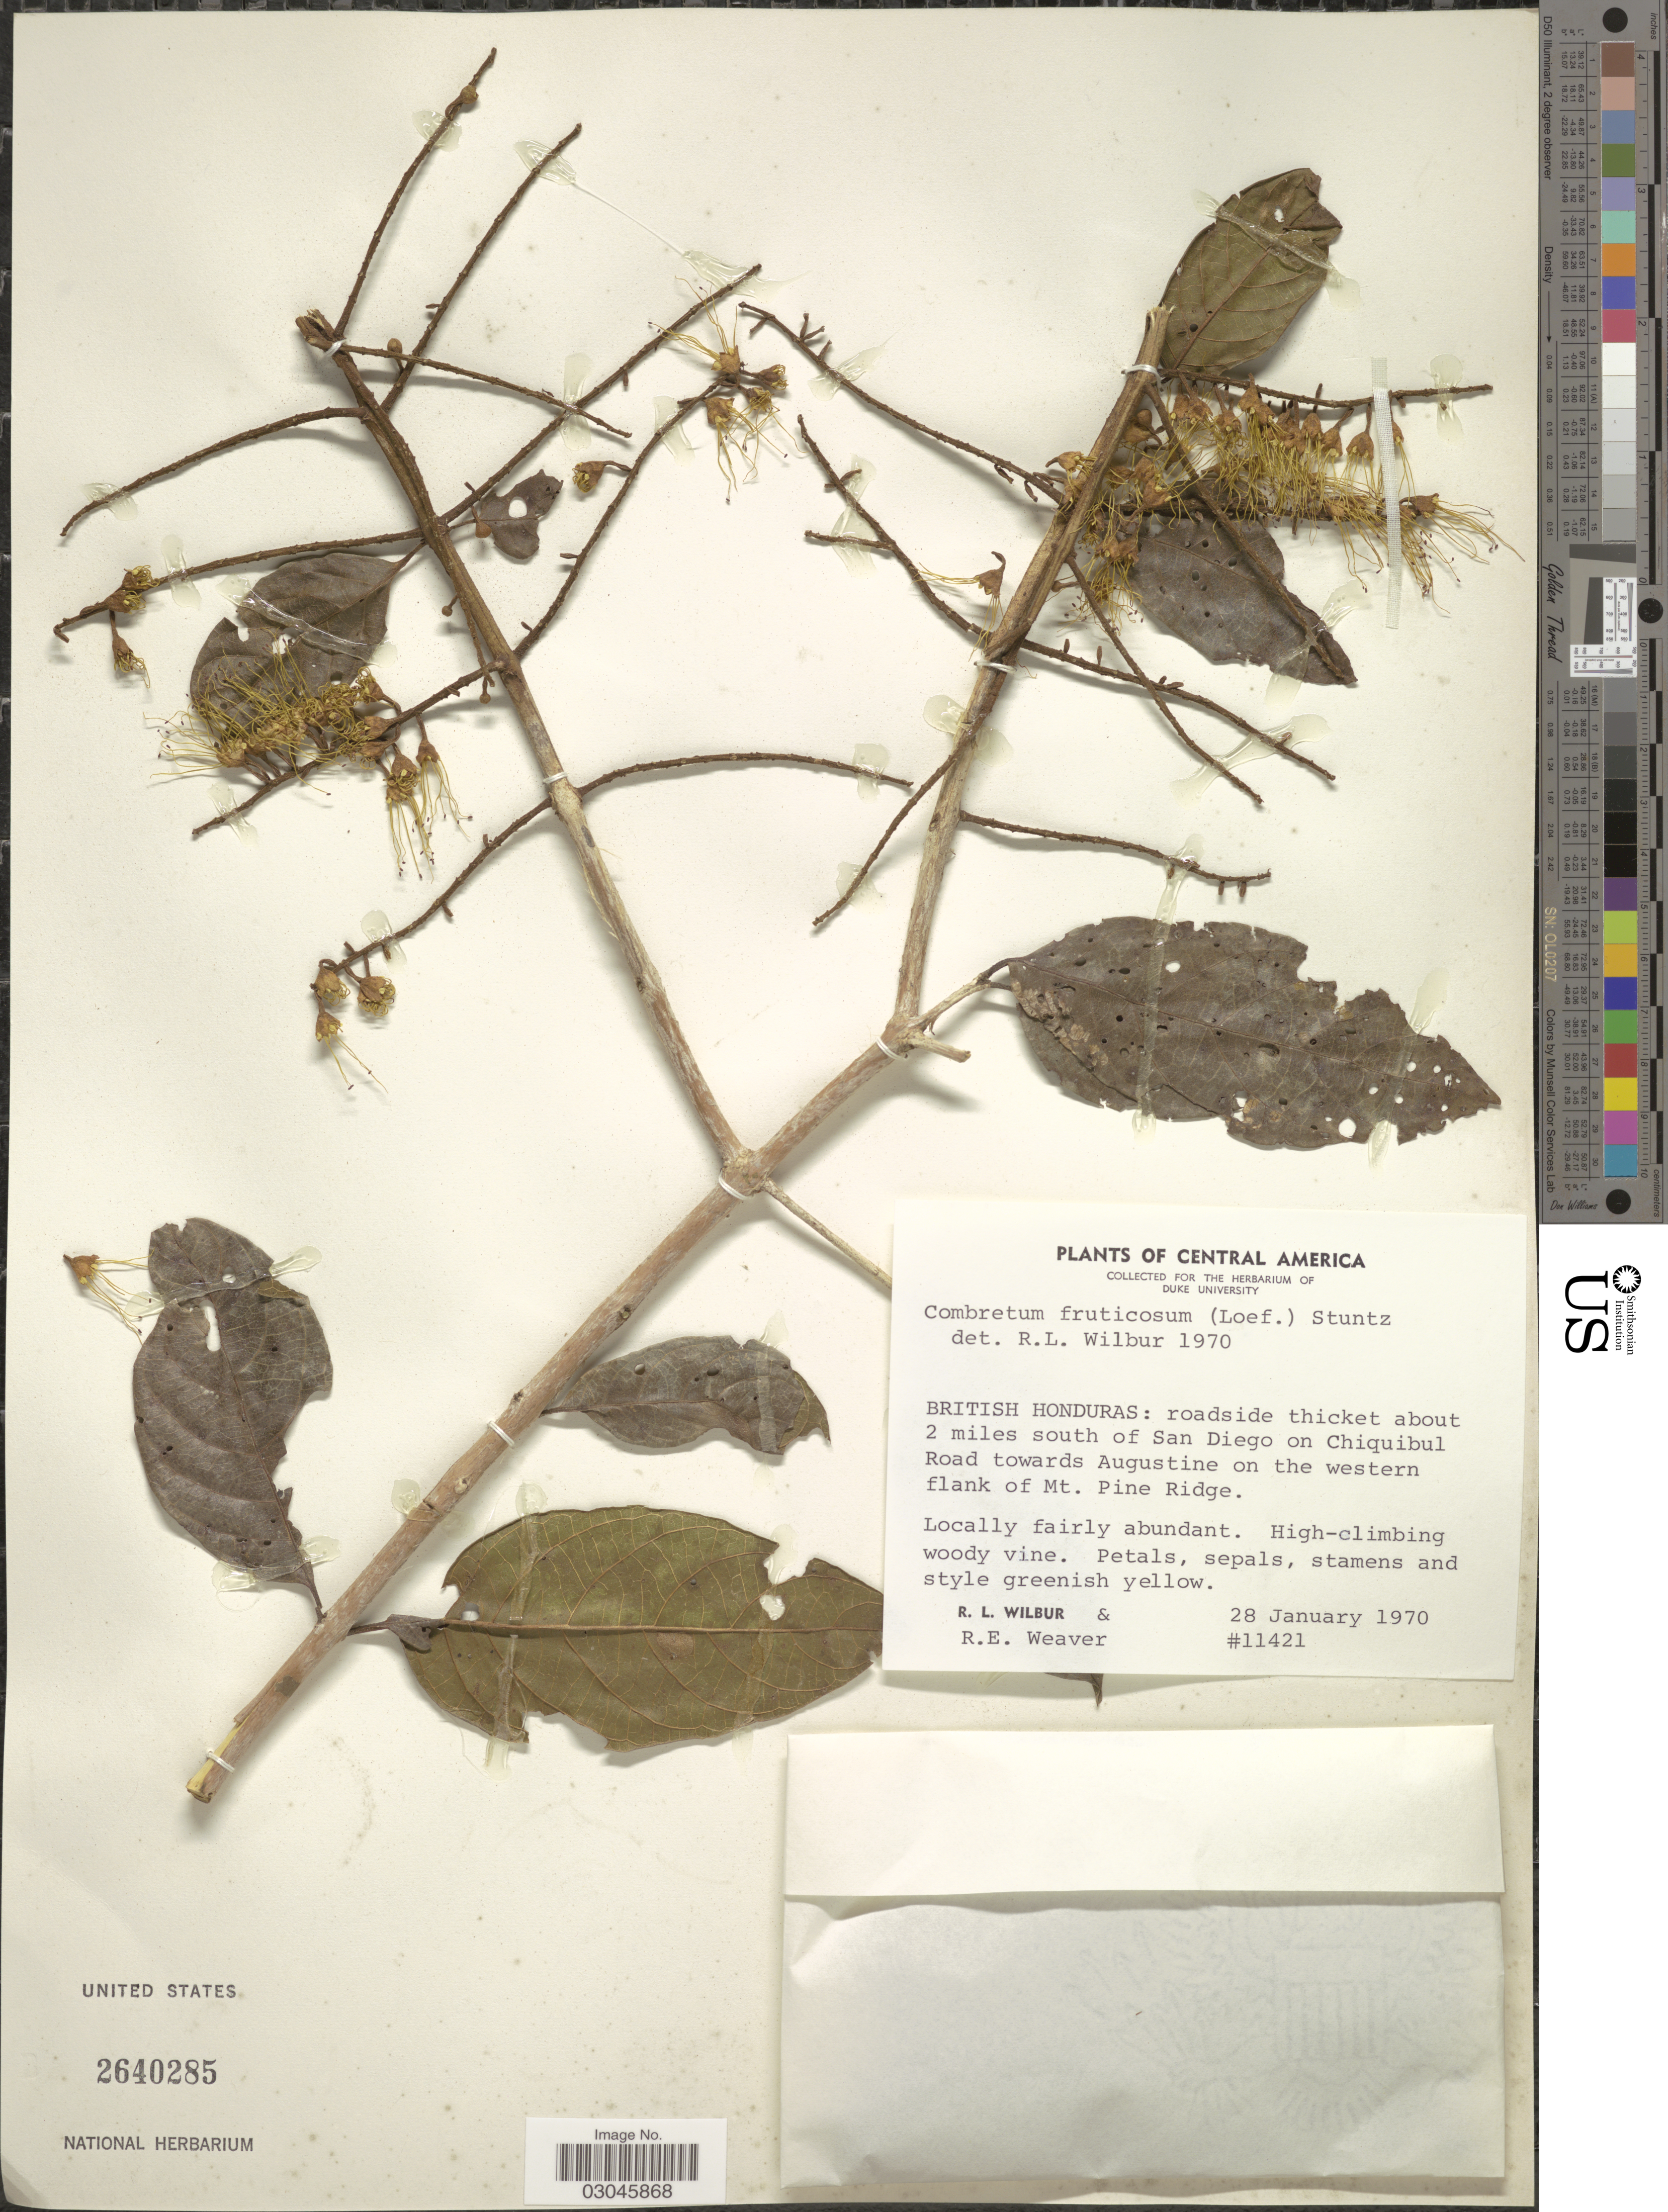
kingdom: Plantae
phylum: Tracheophyta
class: Magnoliopsida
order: Myrtales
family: Combretaceae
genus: Combretum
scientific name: Combretum farinosum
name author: Kunth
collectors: R. L. Wilbur & R. E. Weaver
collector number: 11421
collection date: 1970-01-28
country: Belize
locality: British Honduras: roadside thicket about 2 miles south of San Diego on Chiquibul Road towards Augustine on the western flank of Mt. Pine Ridge.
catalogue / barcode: US 2640285